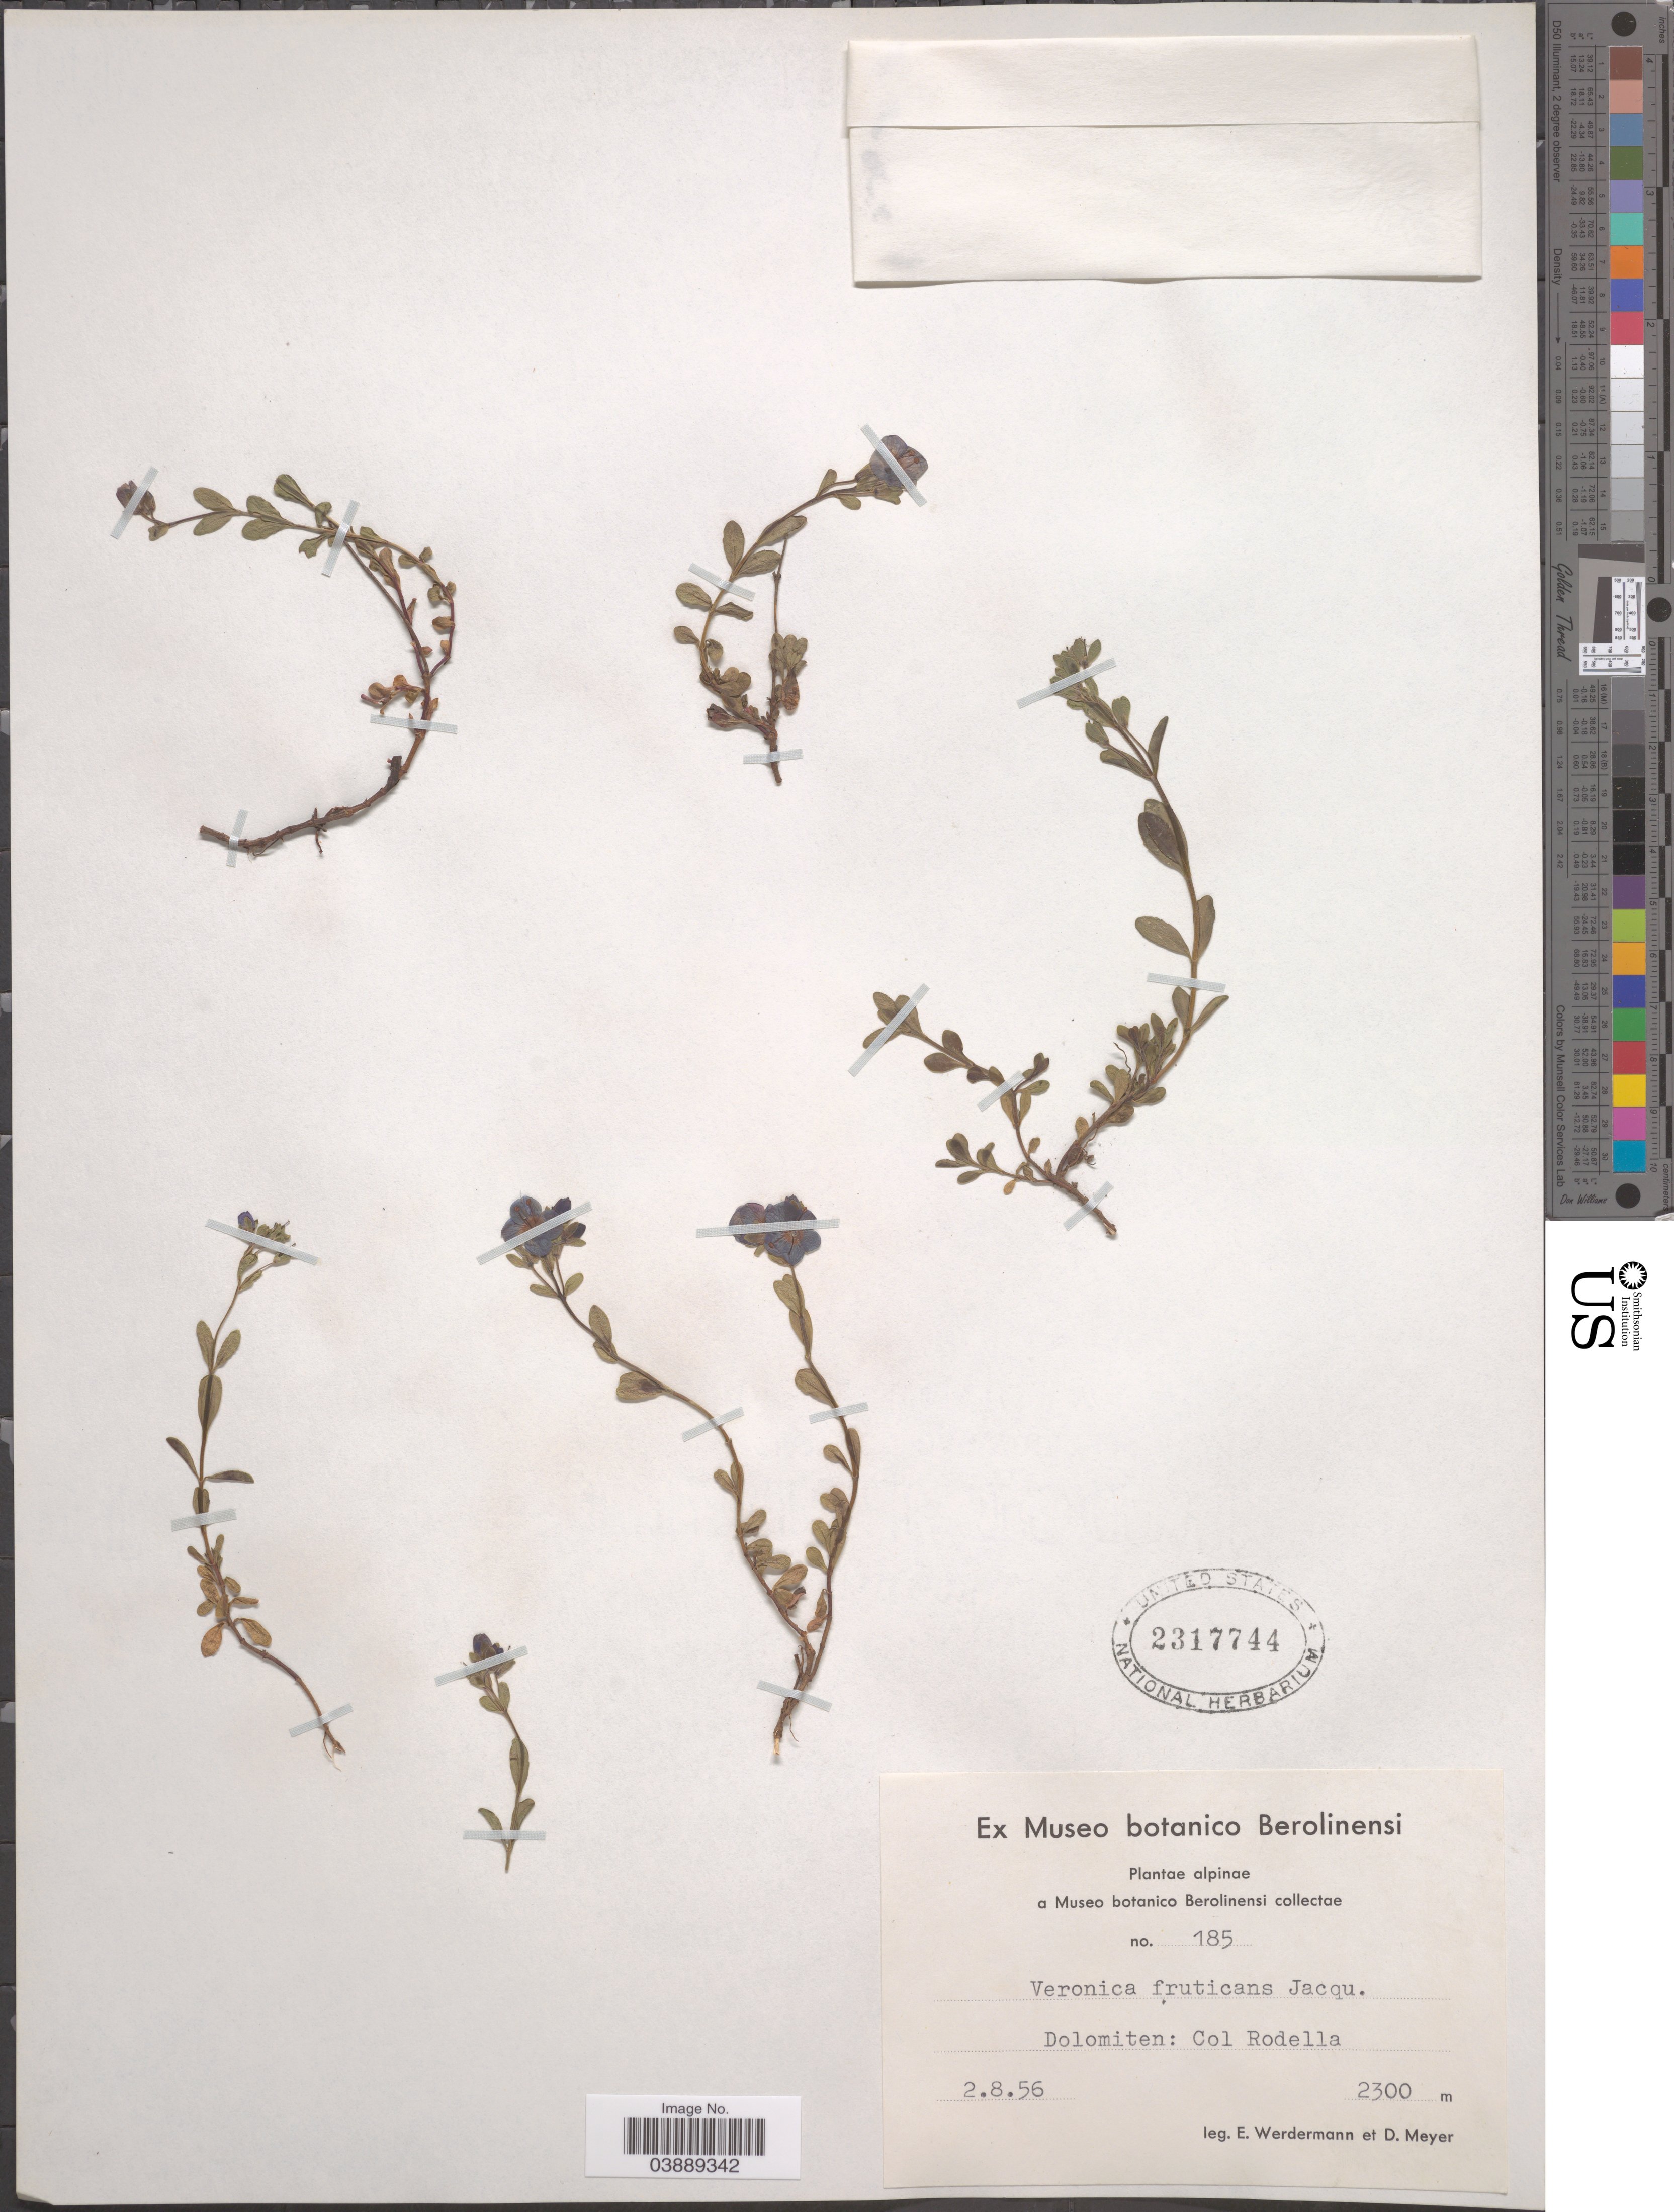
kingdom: Plantae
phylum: Tracheophyta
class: Magnoliopsida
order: Lamiales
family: Plantaginaceae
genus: Veronica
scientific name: Veronica fruticans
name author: Jacq.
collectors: E. Werdermann & D. Meyer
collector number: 185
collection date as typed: Transcribed d/m/y: 2/8/56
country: Italy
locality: Dolomiten: Col Rodella.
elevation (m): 2300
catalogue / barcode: US 2317744